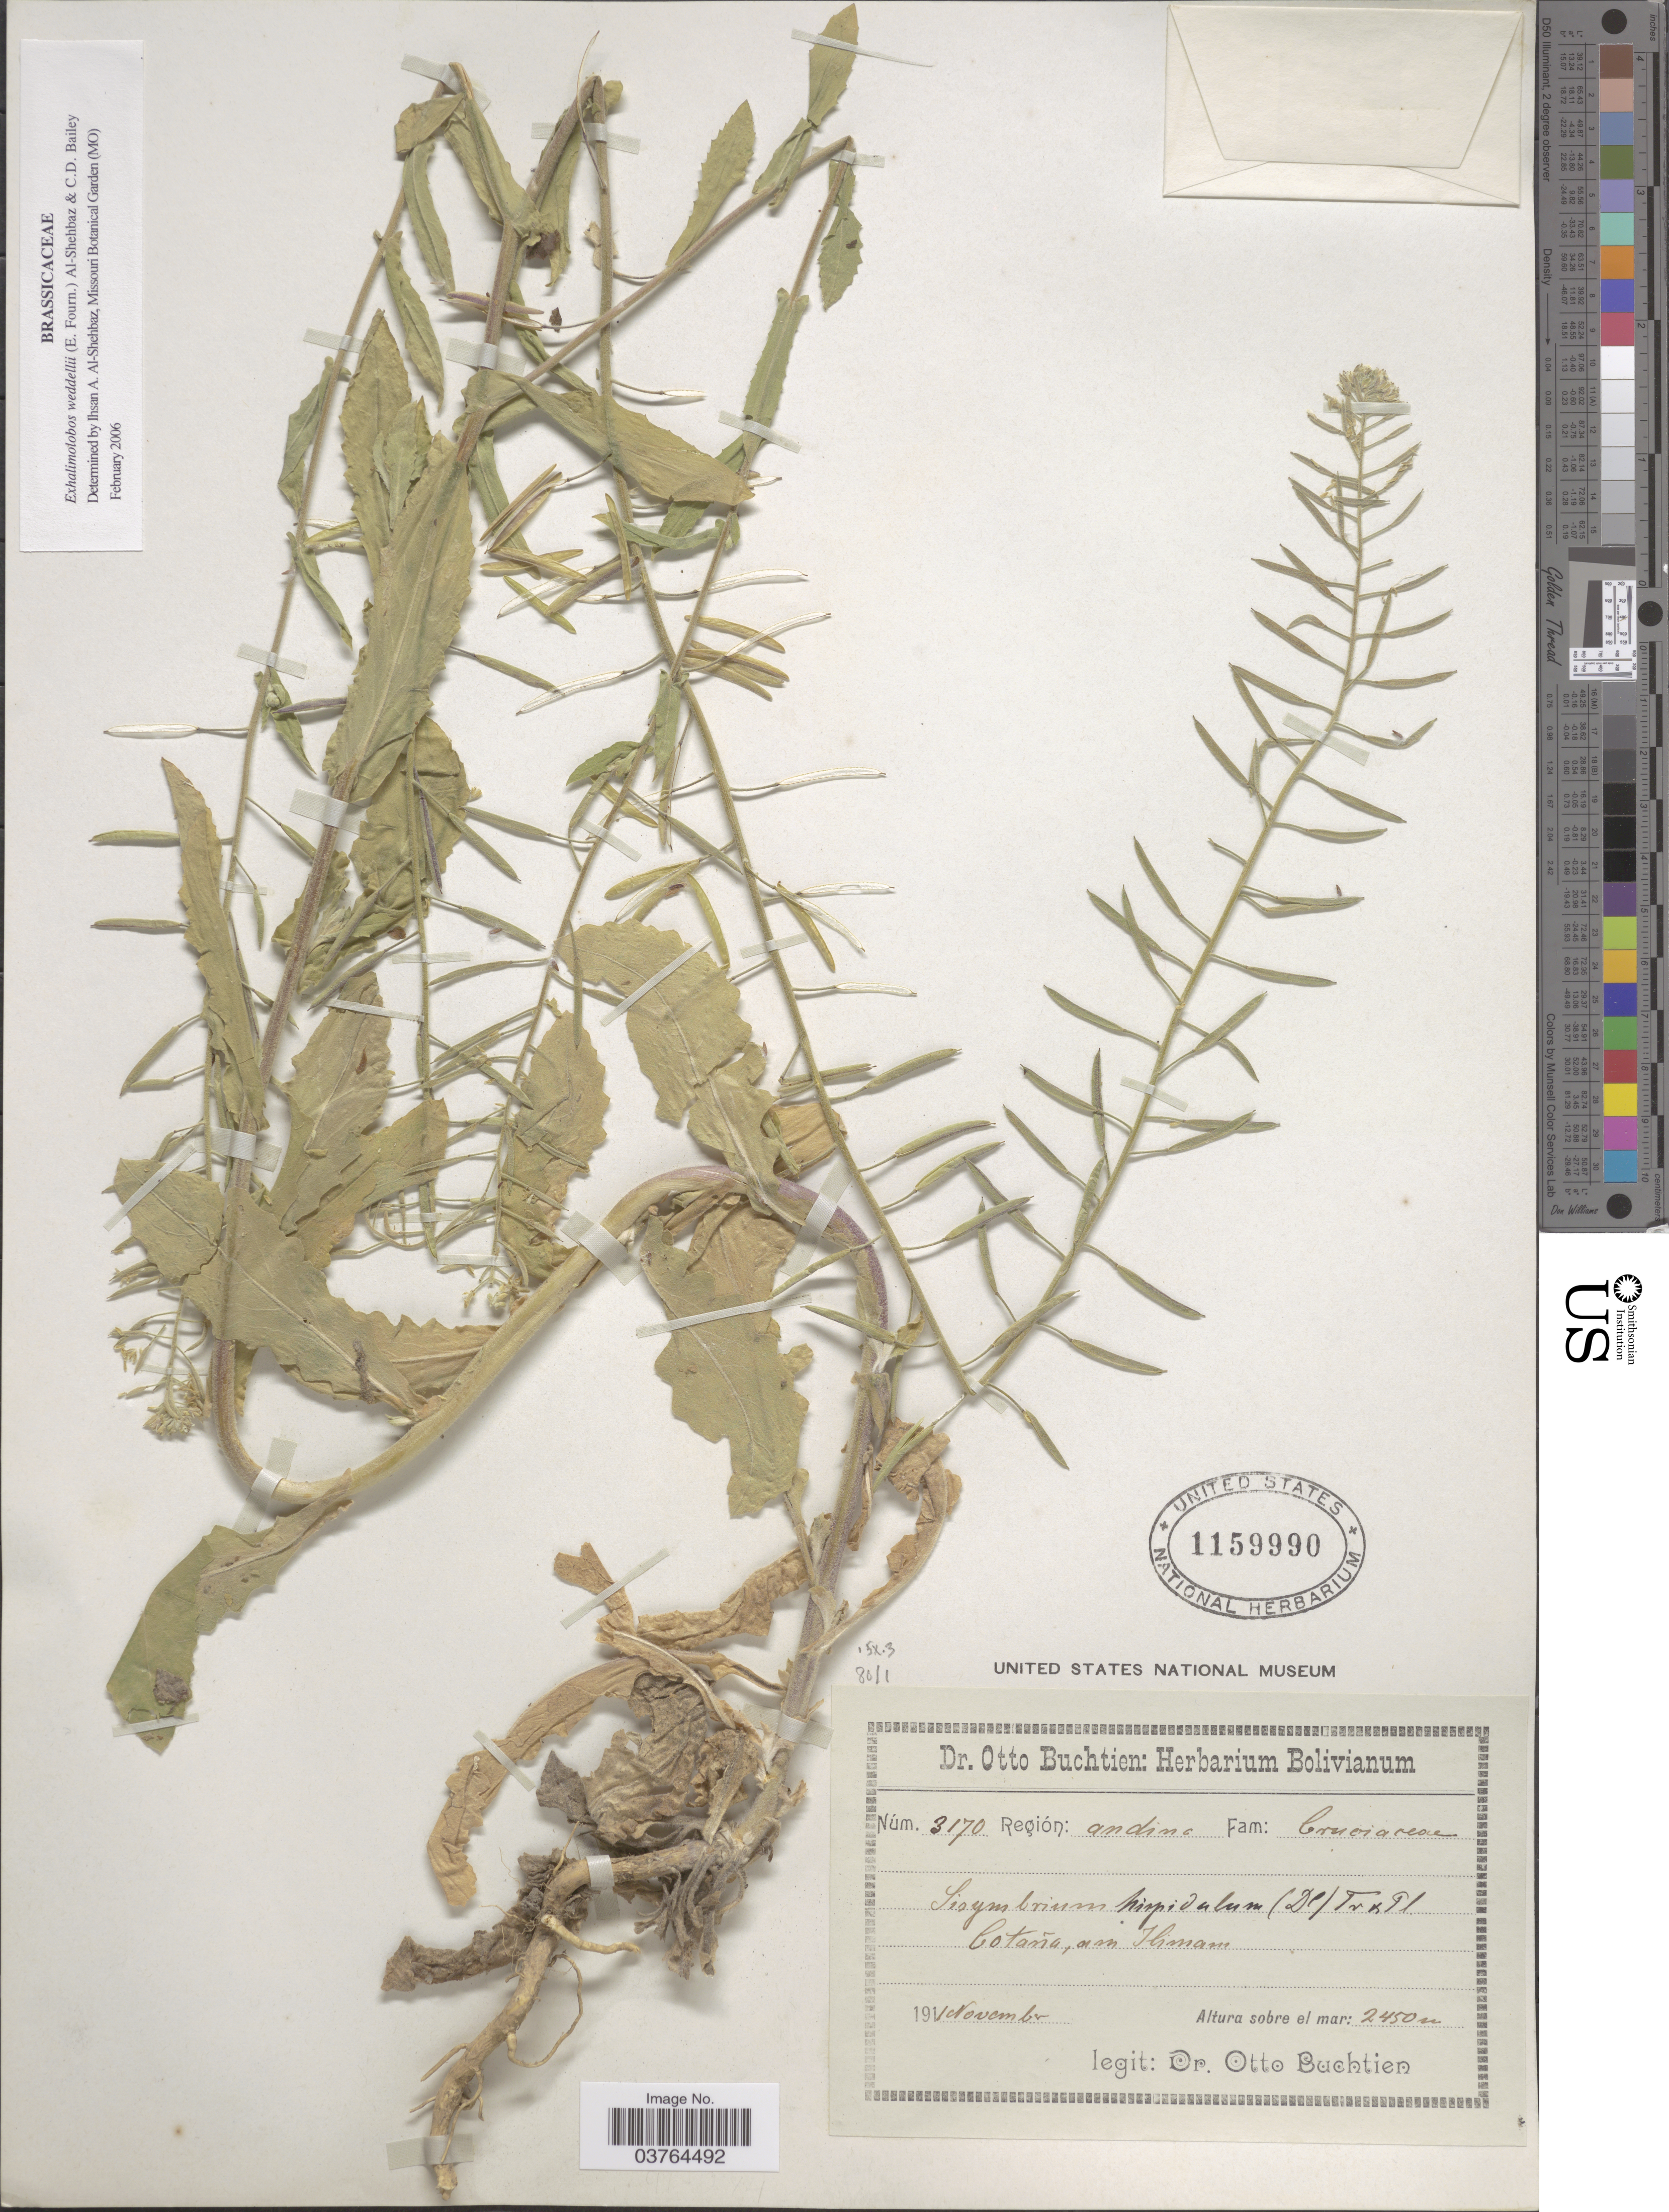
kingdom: Plantae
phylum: Tracheophyta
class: Magnoliopsida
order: Brassicales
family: Brassicaceae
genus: Exhalimolobos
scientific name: Exhalimolobos weddellii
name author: Al-Shehbaz & C.D. Bailey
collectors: O. Buchtien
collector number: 3170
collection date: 1911-11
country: Bolivia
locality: Región Andina. Cotaña, am Ilimani.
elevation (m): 2450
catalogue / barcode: US 1159990